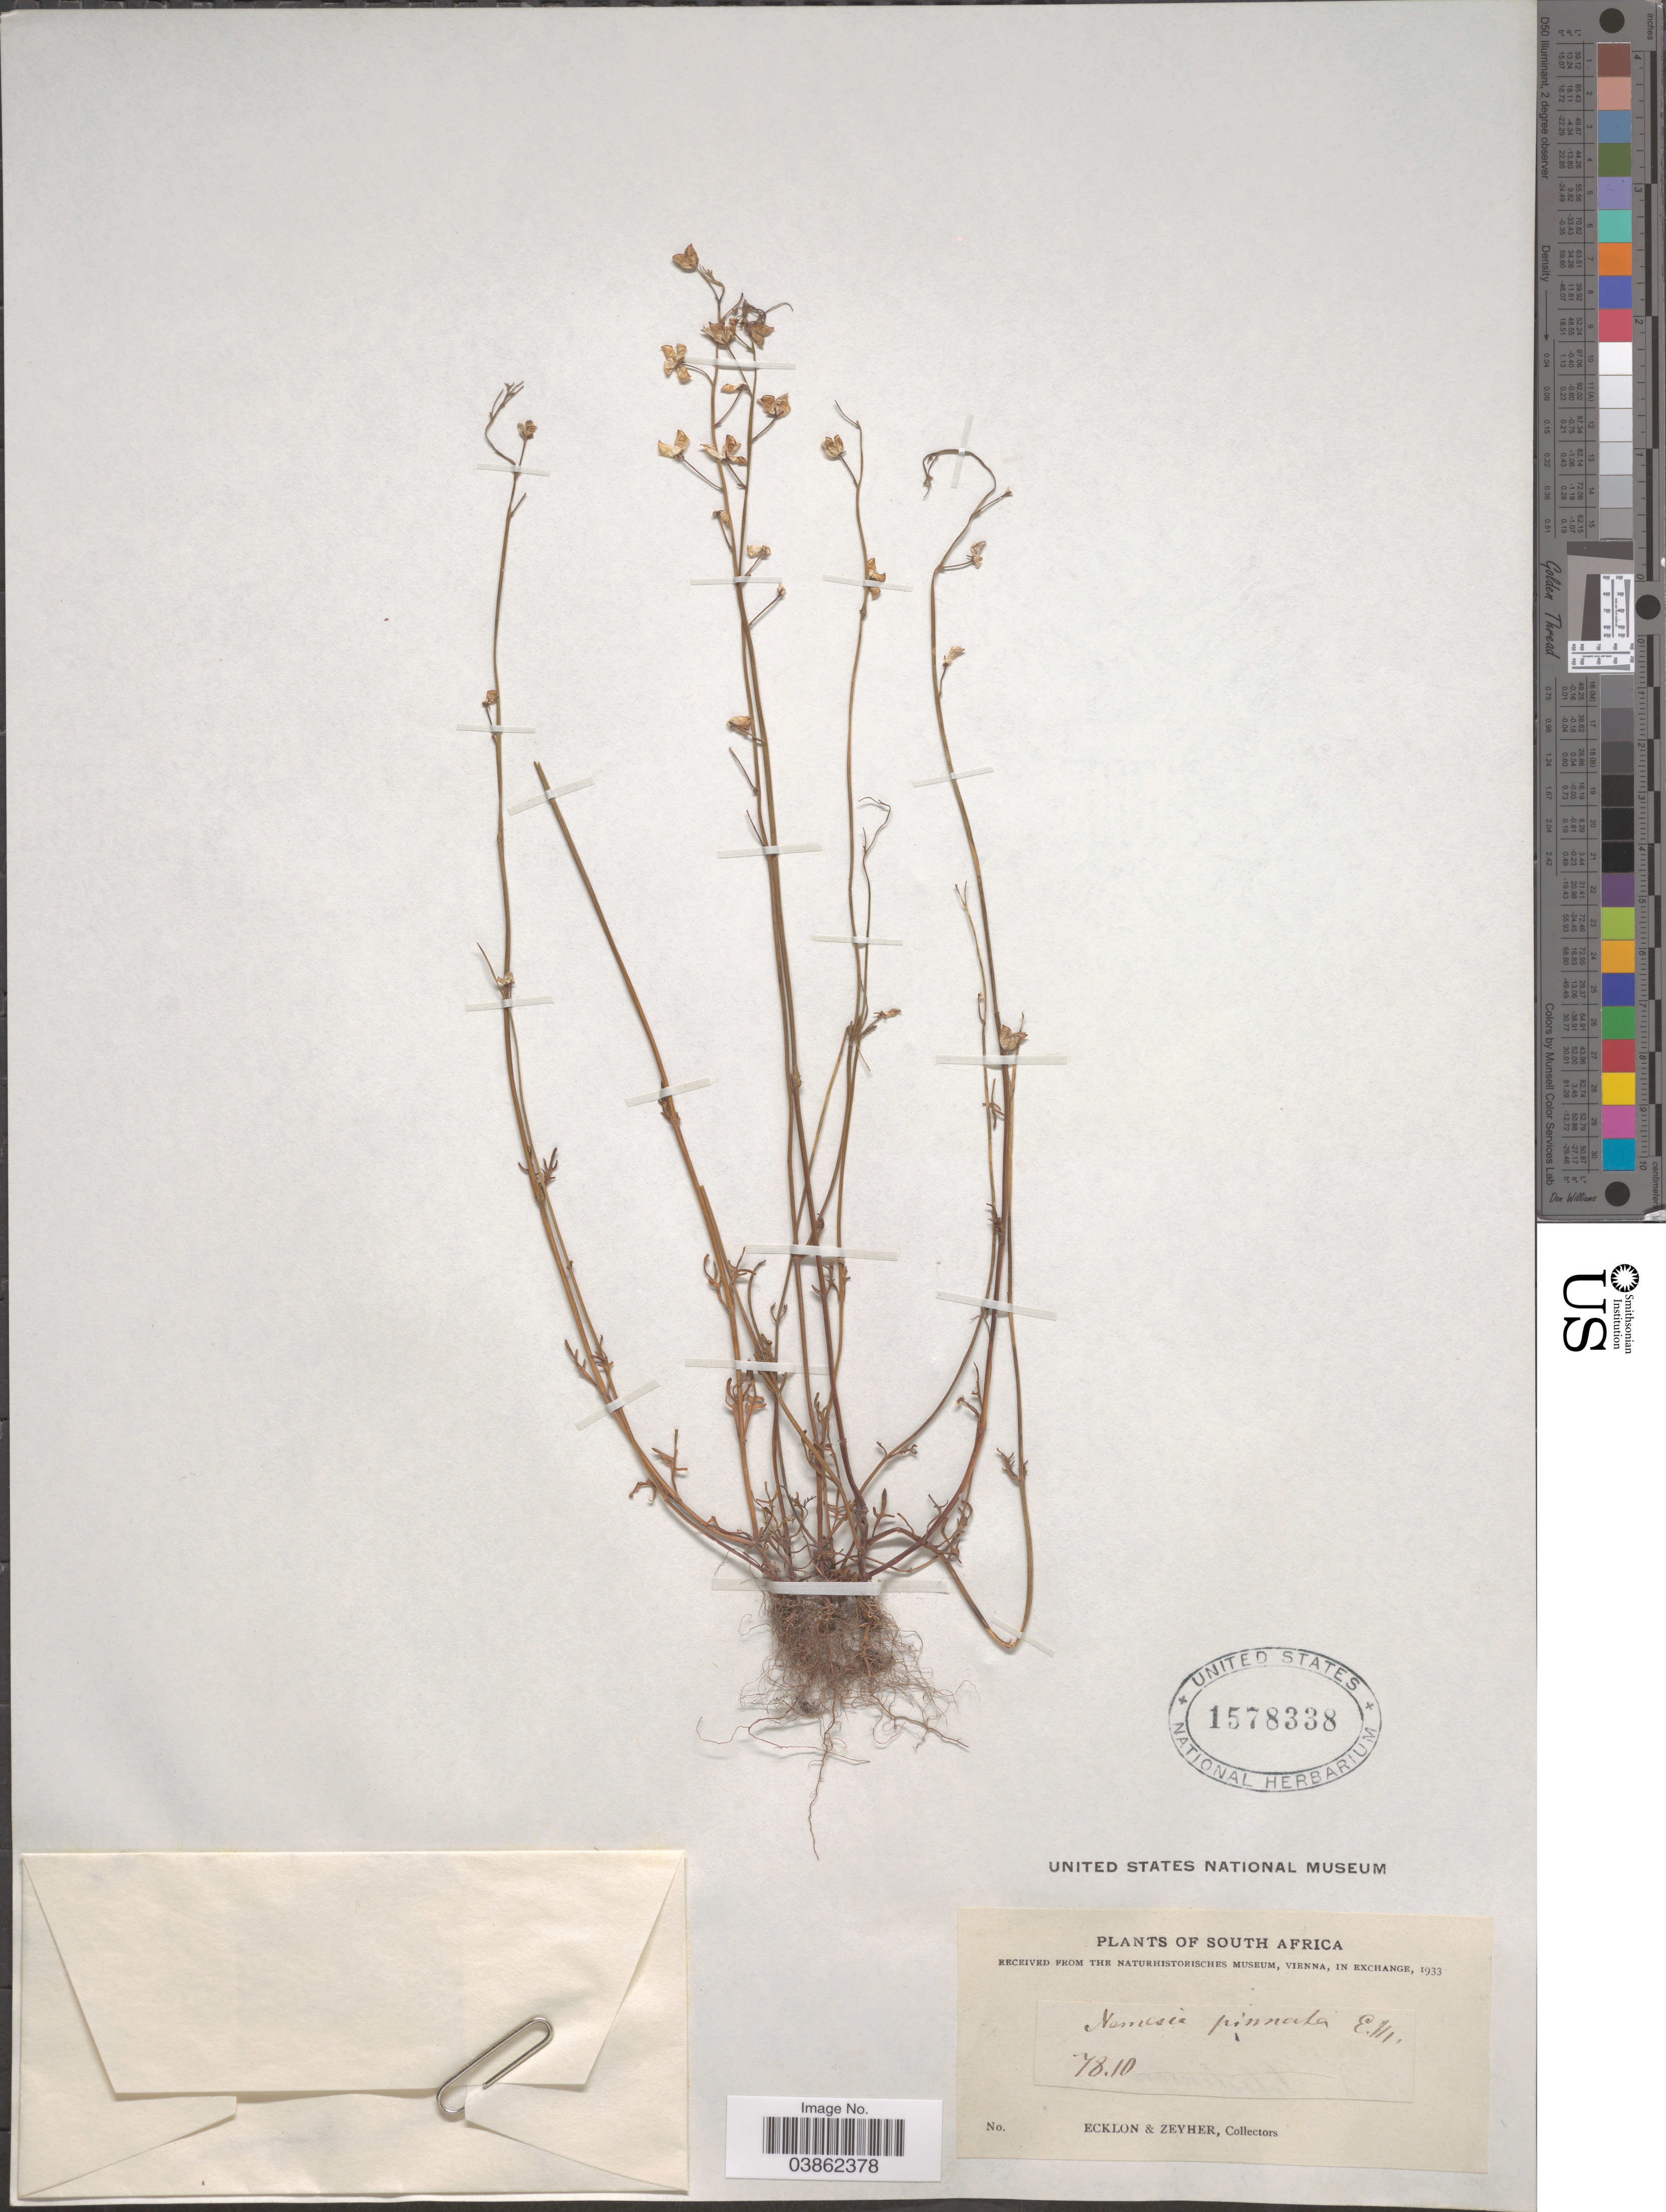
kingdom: Plantae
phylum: Tracheophyta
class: Magnoliopsida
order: Lamiales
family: Scrophulariaceae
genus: Nemesia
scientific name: Nemesia pinnata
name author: E. Mey. ex Benth.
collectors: -. Ecklon & -. Zeyher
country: South Africa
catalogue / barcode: US 1578338